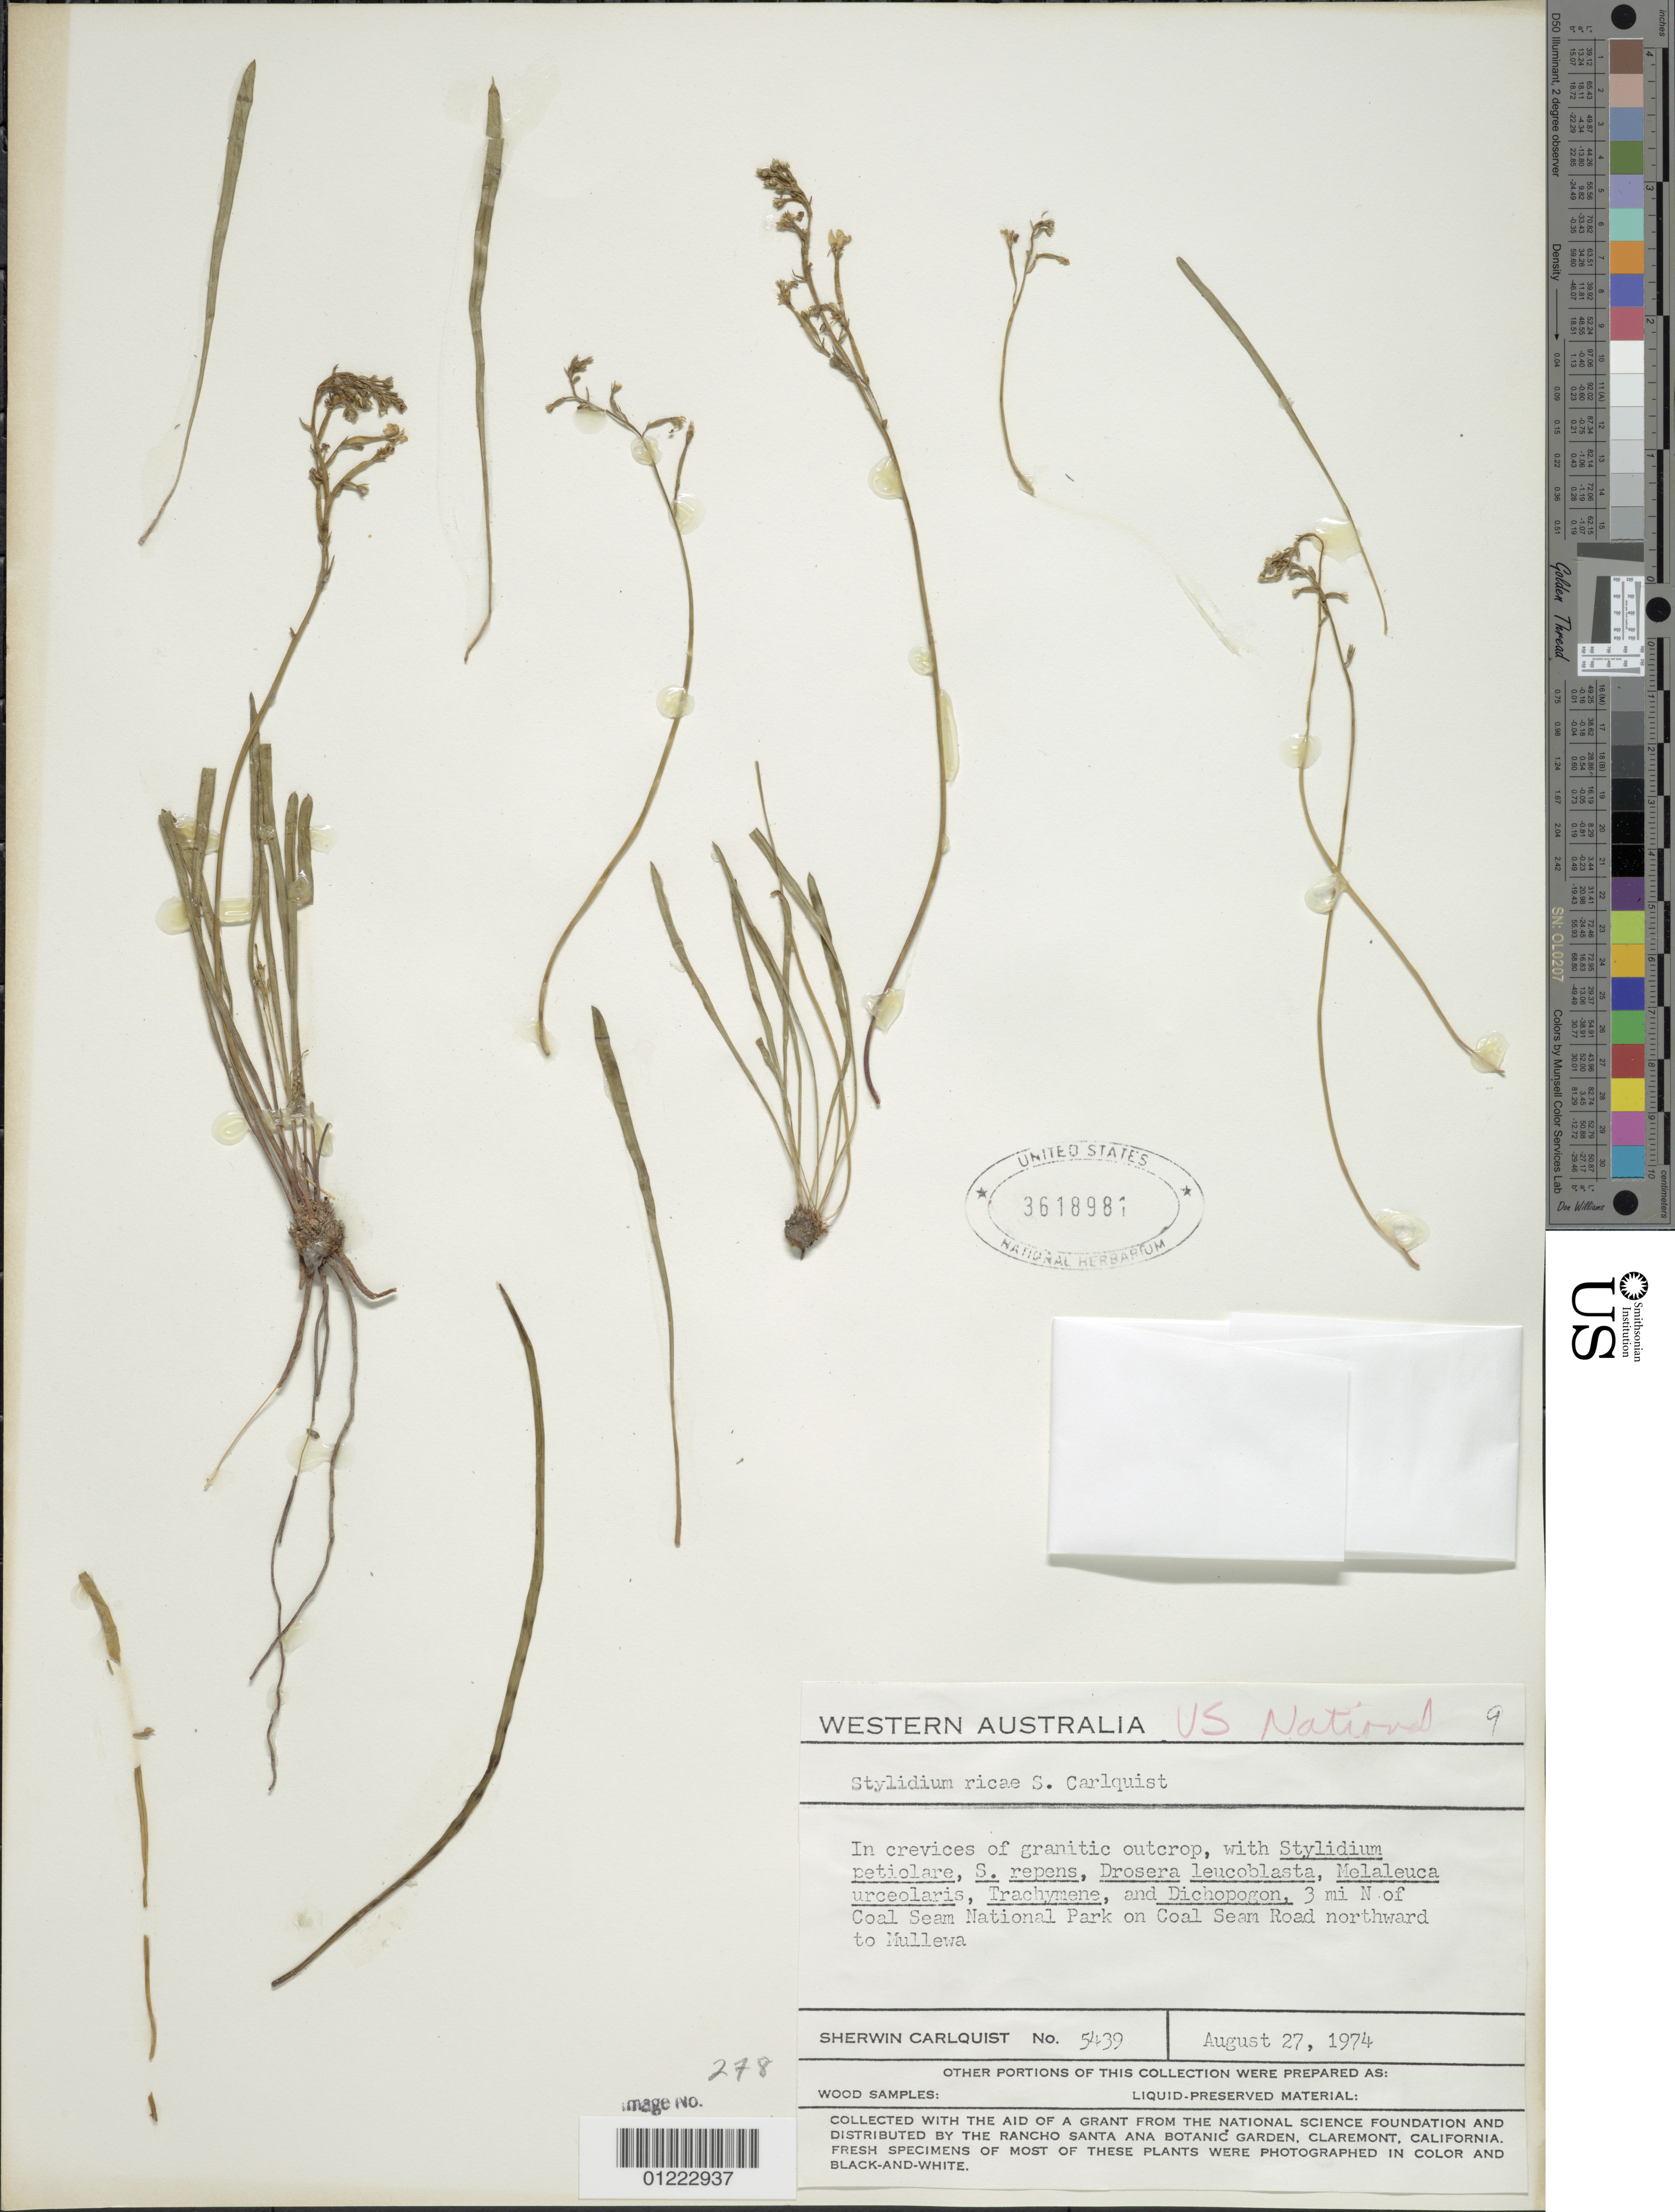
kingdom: Plantae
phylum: Tracheophyta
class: Magnoliopsida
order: Asterales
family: Stylidiaceae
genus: Stylidium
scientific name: Stylidium ricae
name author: Carlquist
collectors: S. Carlquist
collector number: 5439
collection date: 1974-08-27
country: Australia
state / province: Western Australia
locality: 3 mi N of Coal Seam National Park on Coal Seam Road northward to Mullewa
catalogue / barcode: US 3618981